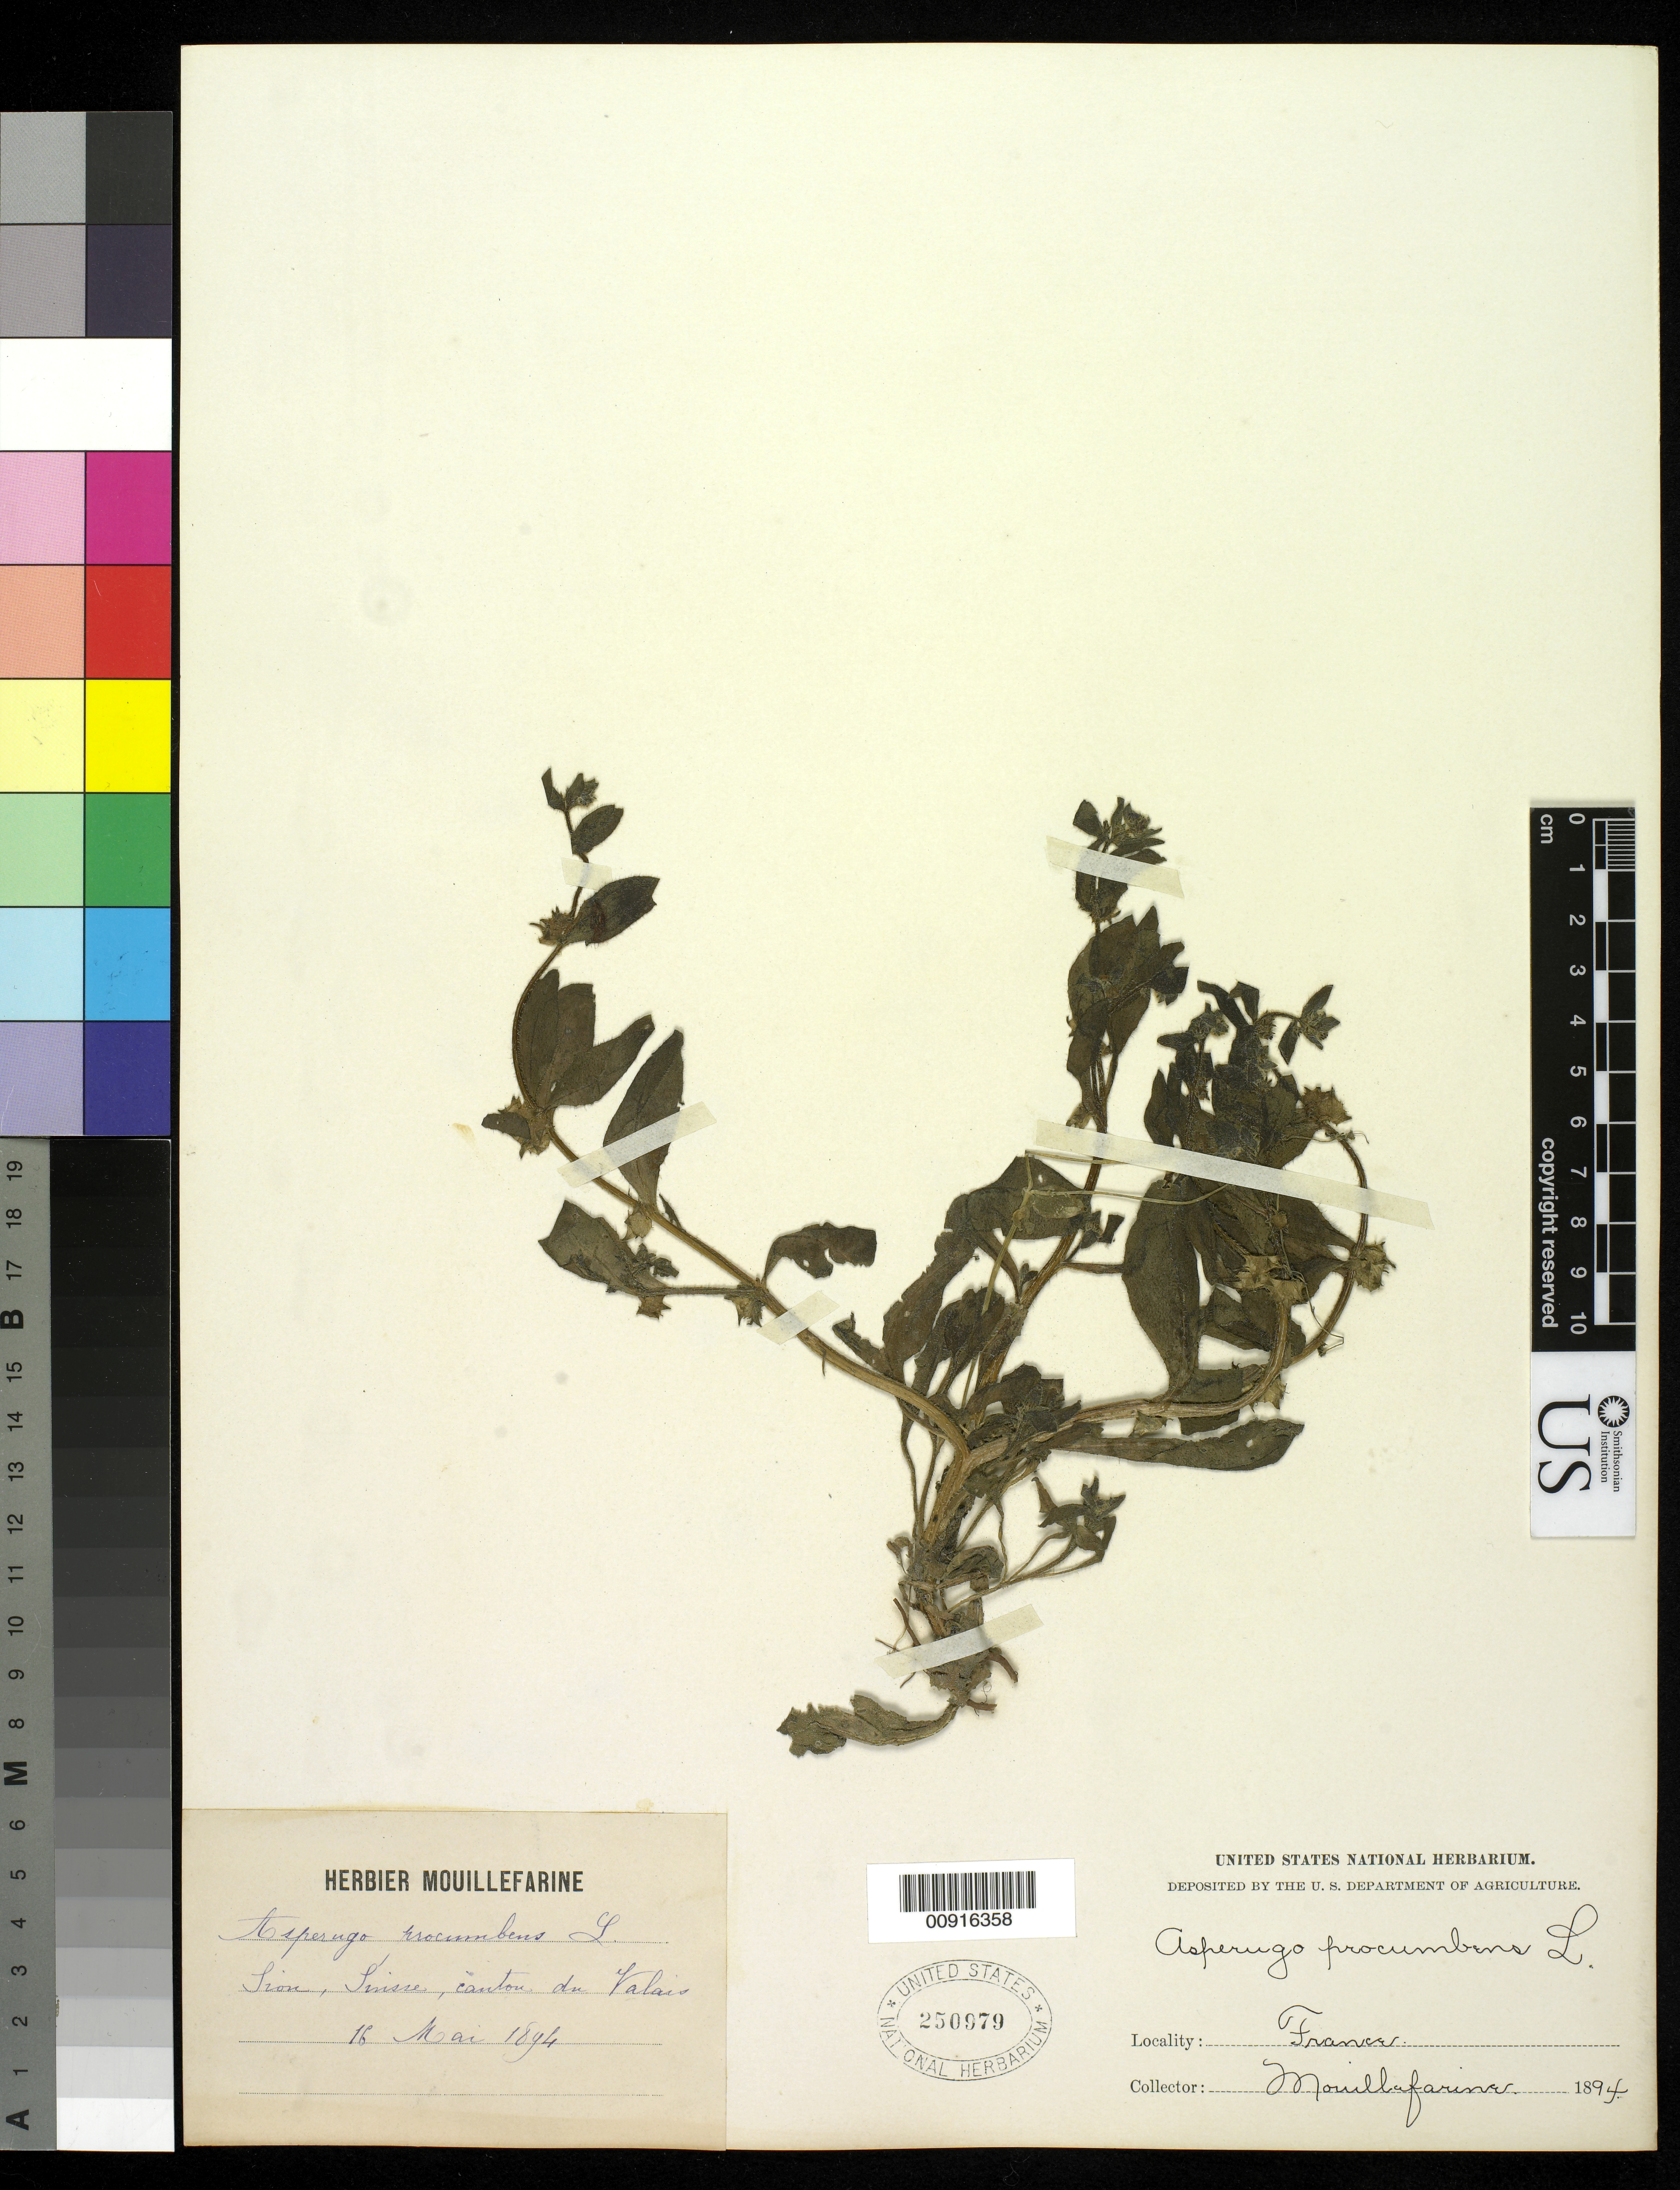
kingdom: Plantae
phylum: Tracheophyta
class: Magnoliopsida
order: Boraginales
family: Boraginaceae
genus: Asperugo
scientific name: Asperugo procumbens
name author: L.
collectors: A. Mouillefarine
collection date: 1894-05-16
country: Switzerland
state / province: Valais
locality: Lion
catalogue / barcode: US 250979